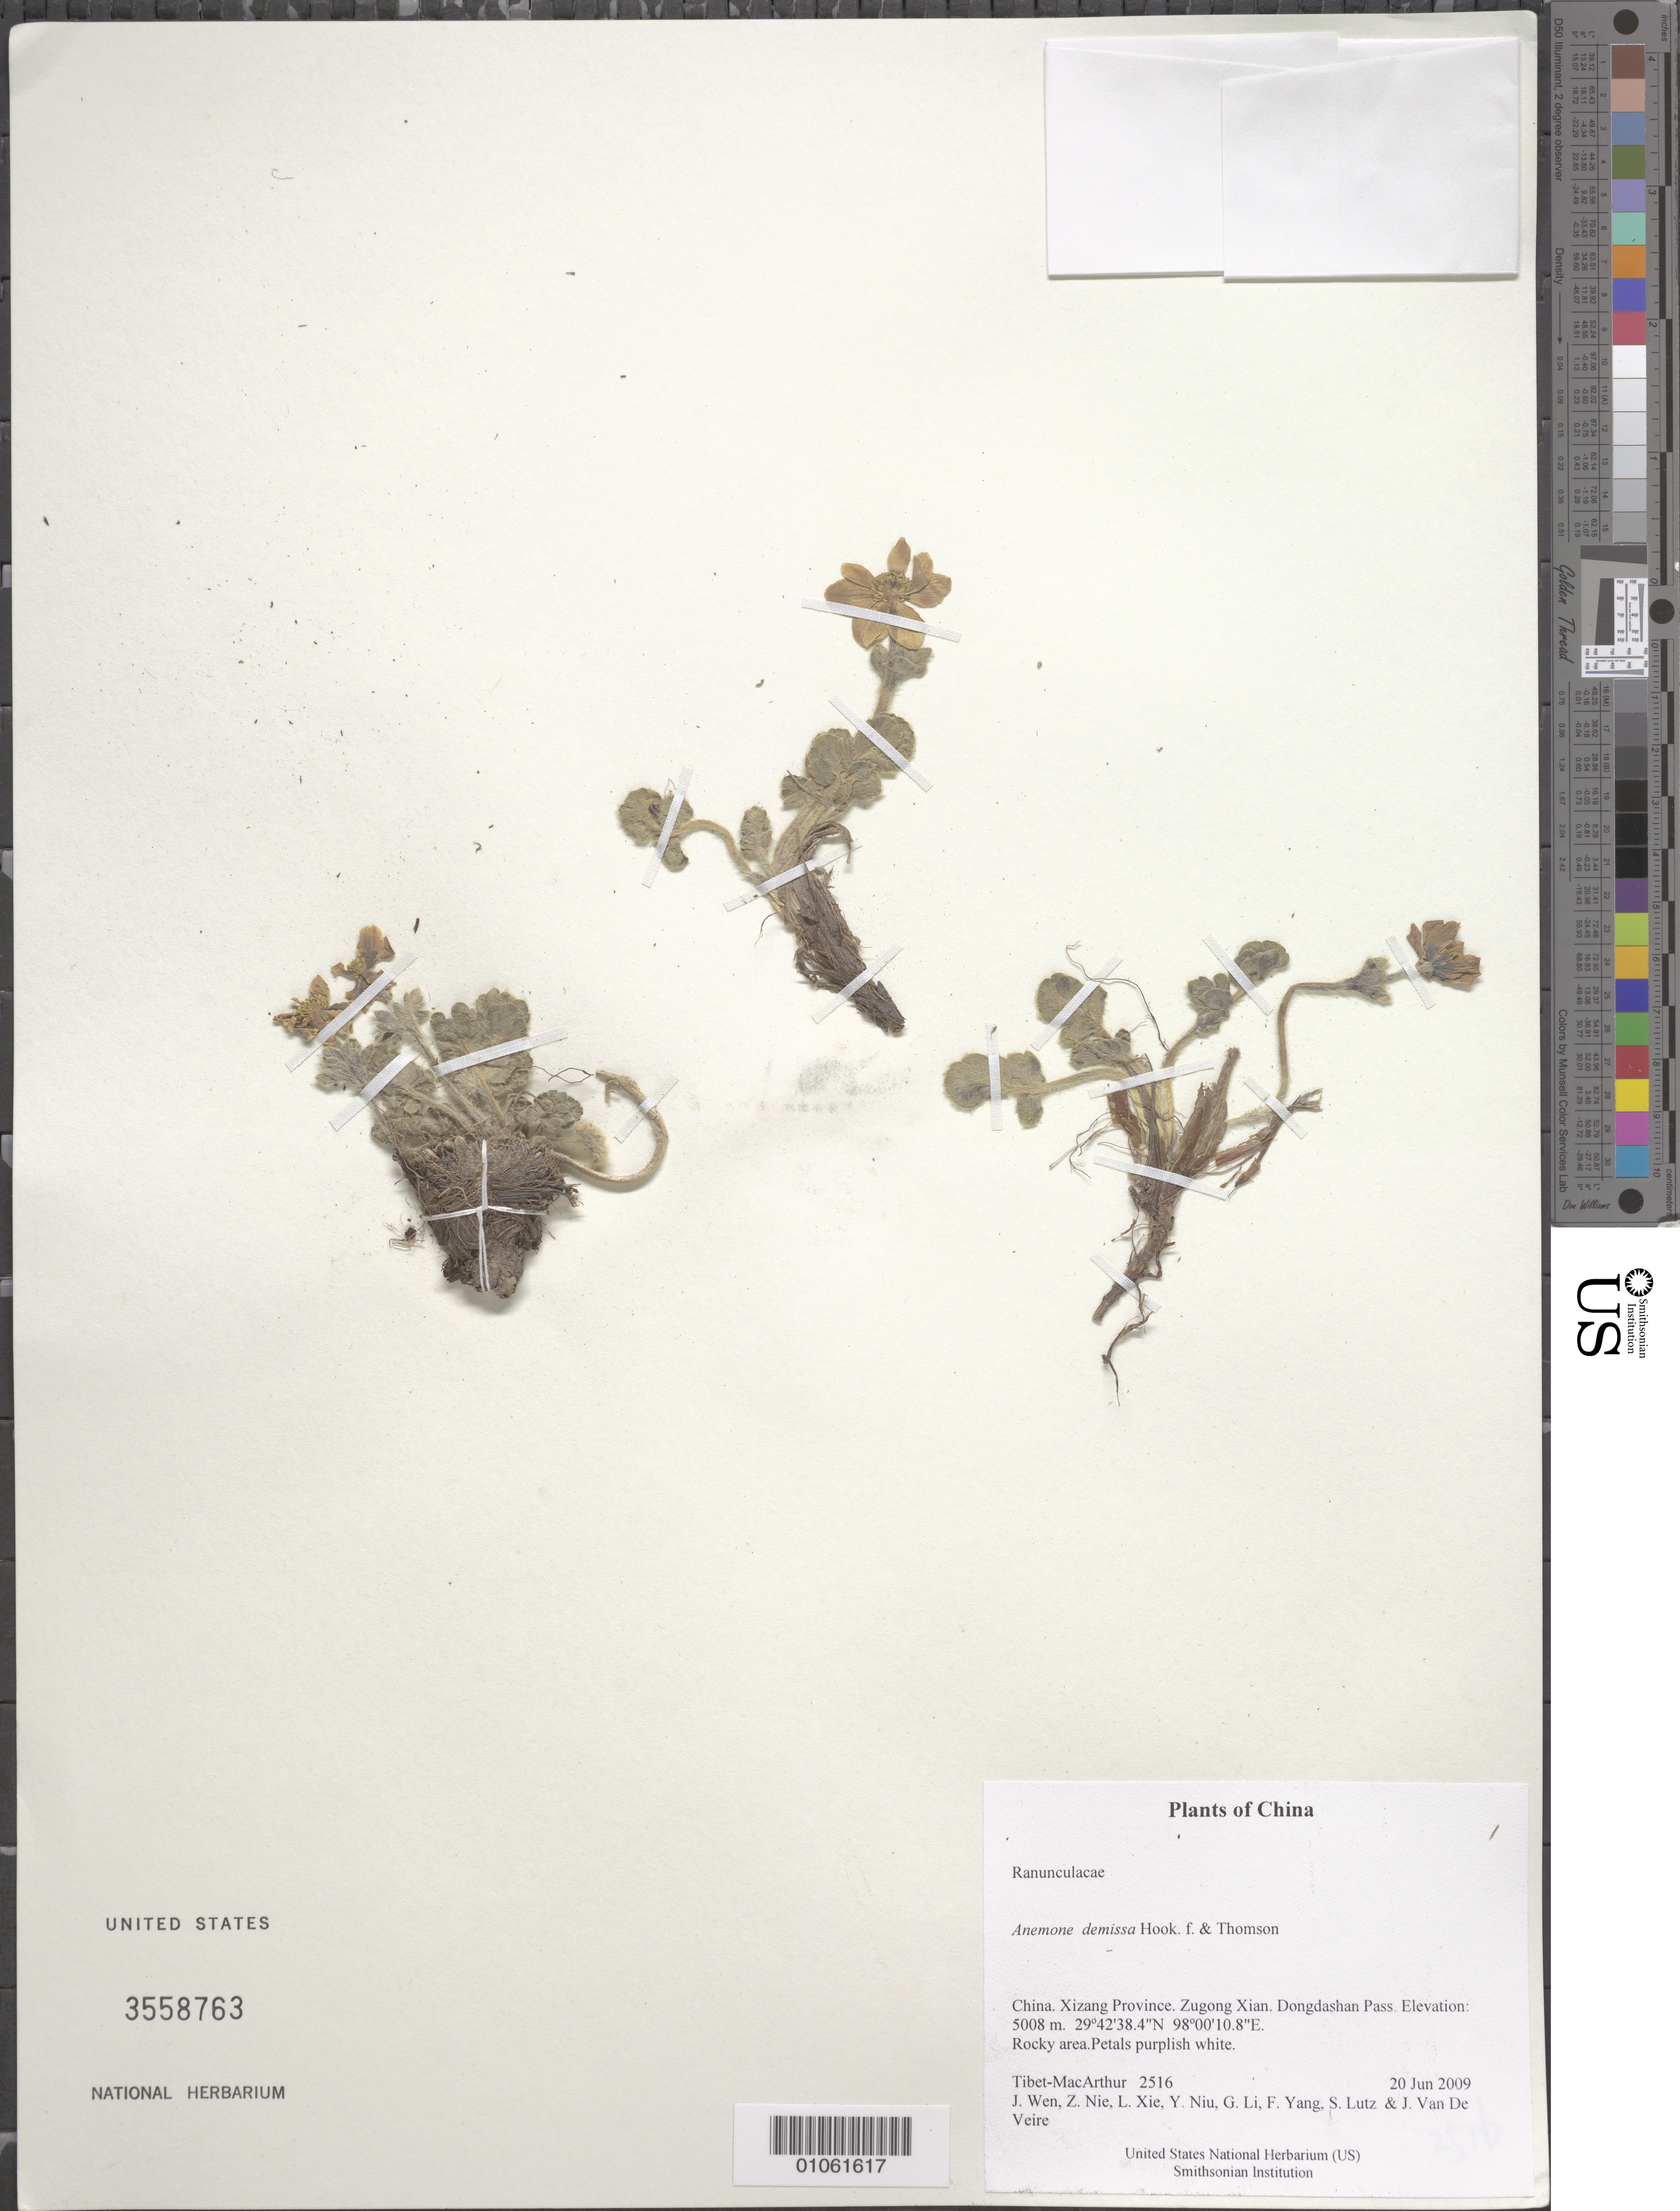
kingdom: Plantae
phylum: Tracheophyta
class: Magnoliopsida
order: Ranunculales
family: Ranunculaceae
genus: Anemone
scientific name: Anemone demissa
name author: (Thomson) Hook.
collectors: Tibet-MacArthur, J. Wen, Z. Nie, L. Xie, Y. Niu, G. Li, F. Yang, S. Lutz & J. Van De Veire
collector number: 2516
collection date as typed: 20 Jun 2009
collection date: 2009-06-20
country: China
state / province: Xizang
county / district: Zugong Xian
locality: Dongdashan Pass.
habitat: Rocky area.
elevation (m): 5008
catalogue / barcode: US 3558763